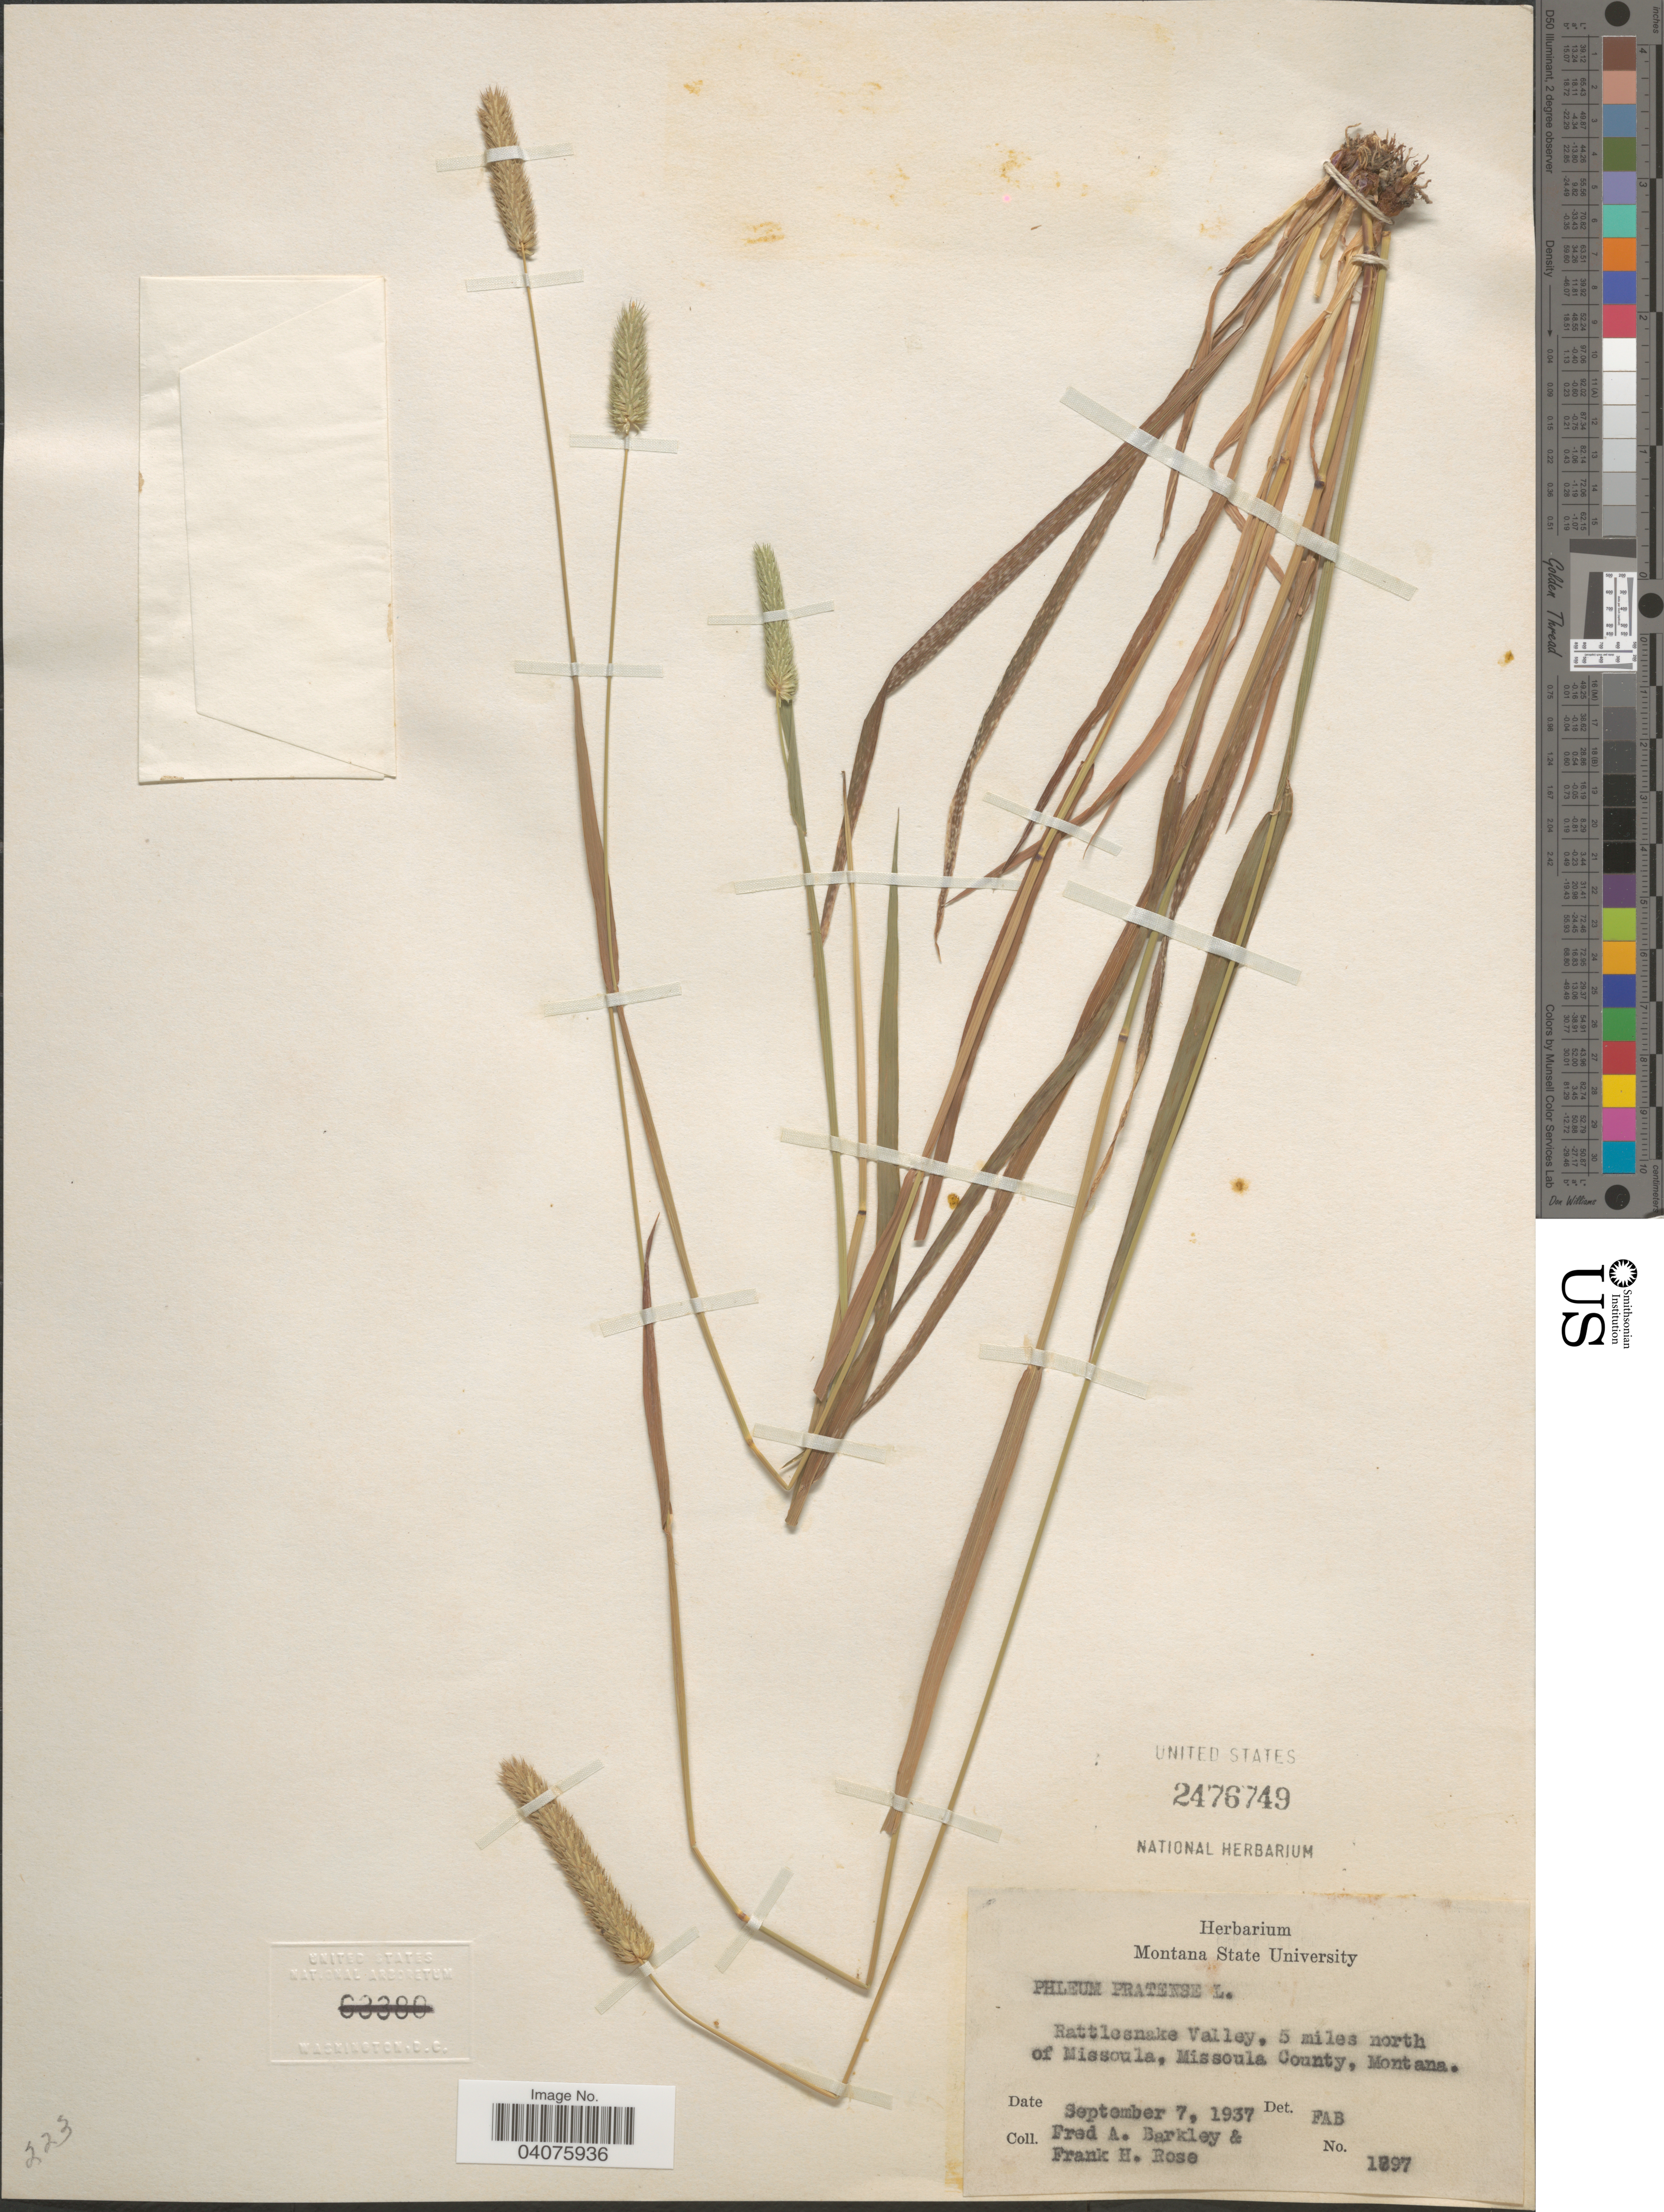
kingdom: Plantae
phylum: Tracheophyta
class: Liliopsida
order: Poales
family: Poaceae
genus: Phleum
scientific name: Phleum pratense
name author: L.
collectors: F. A. Barkley & F. H. Rose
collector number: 1797*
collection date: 1937-09-07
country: United States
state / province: Montana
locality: Rattlesnake Valley, 5 miles north of Missoula, Missoula County.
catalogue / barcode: US 2476749